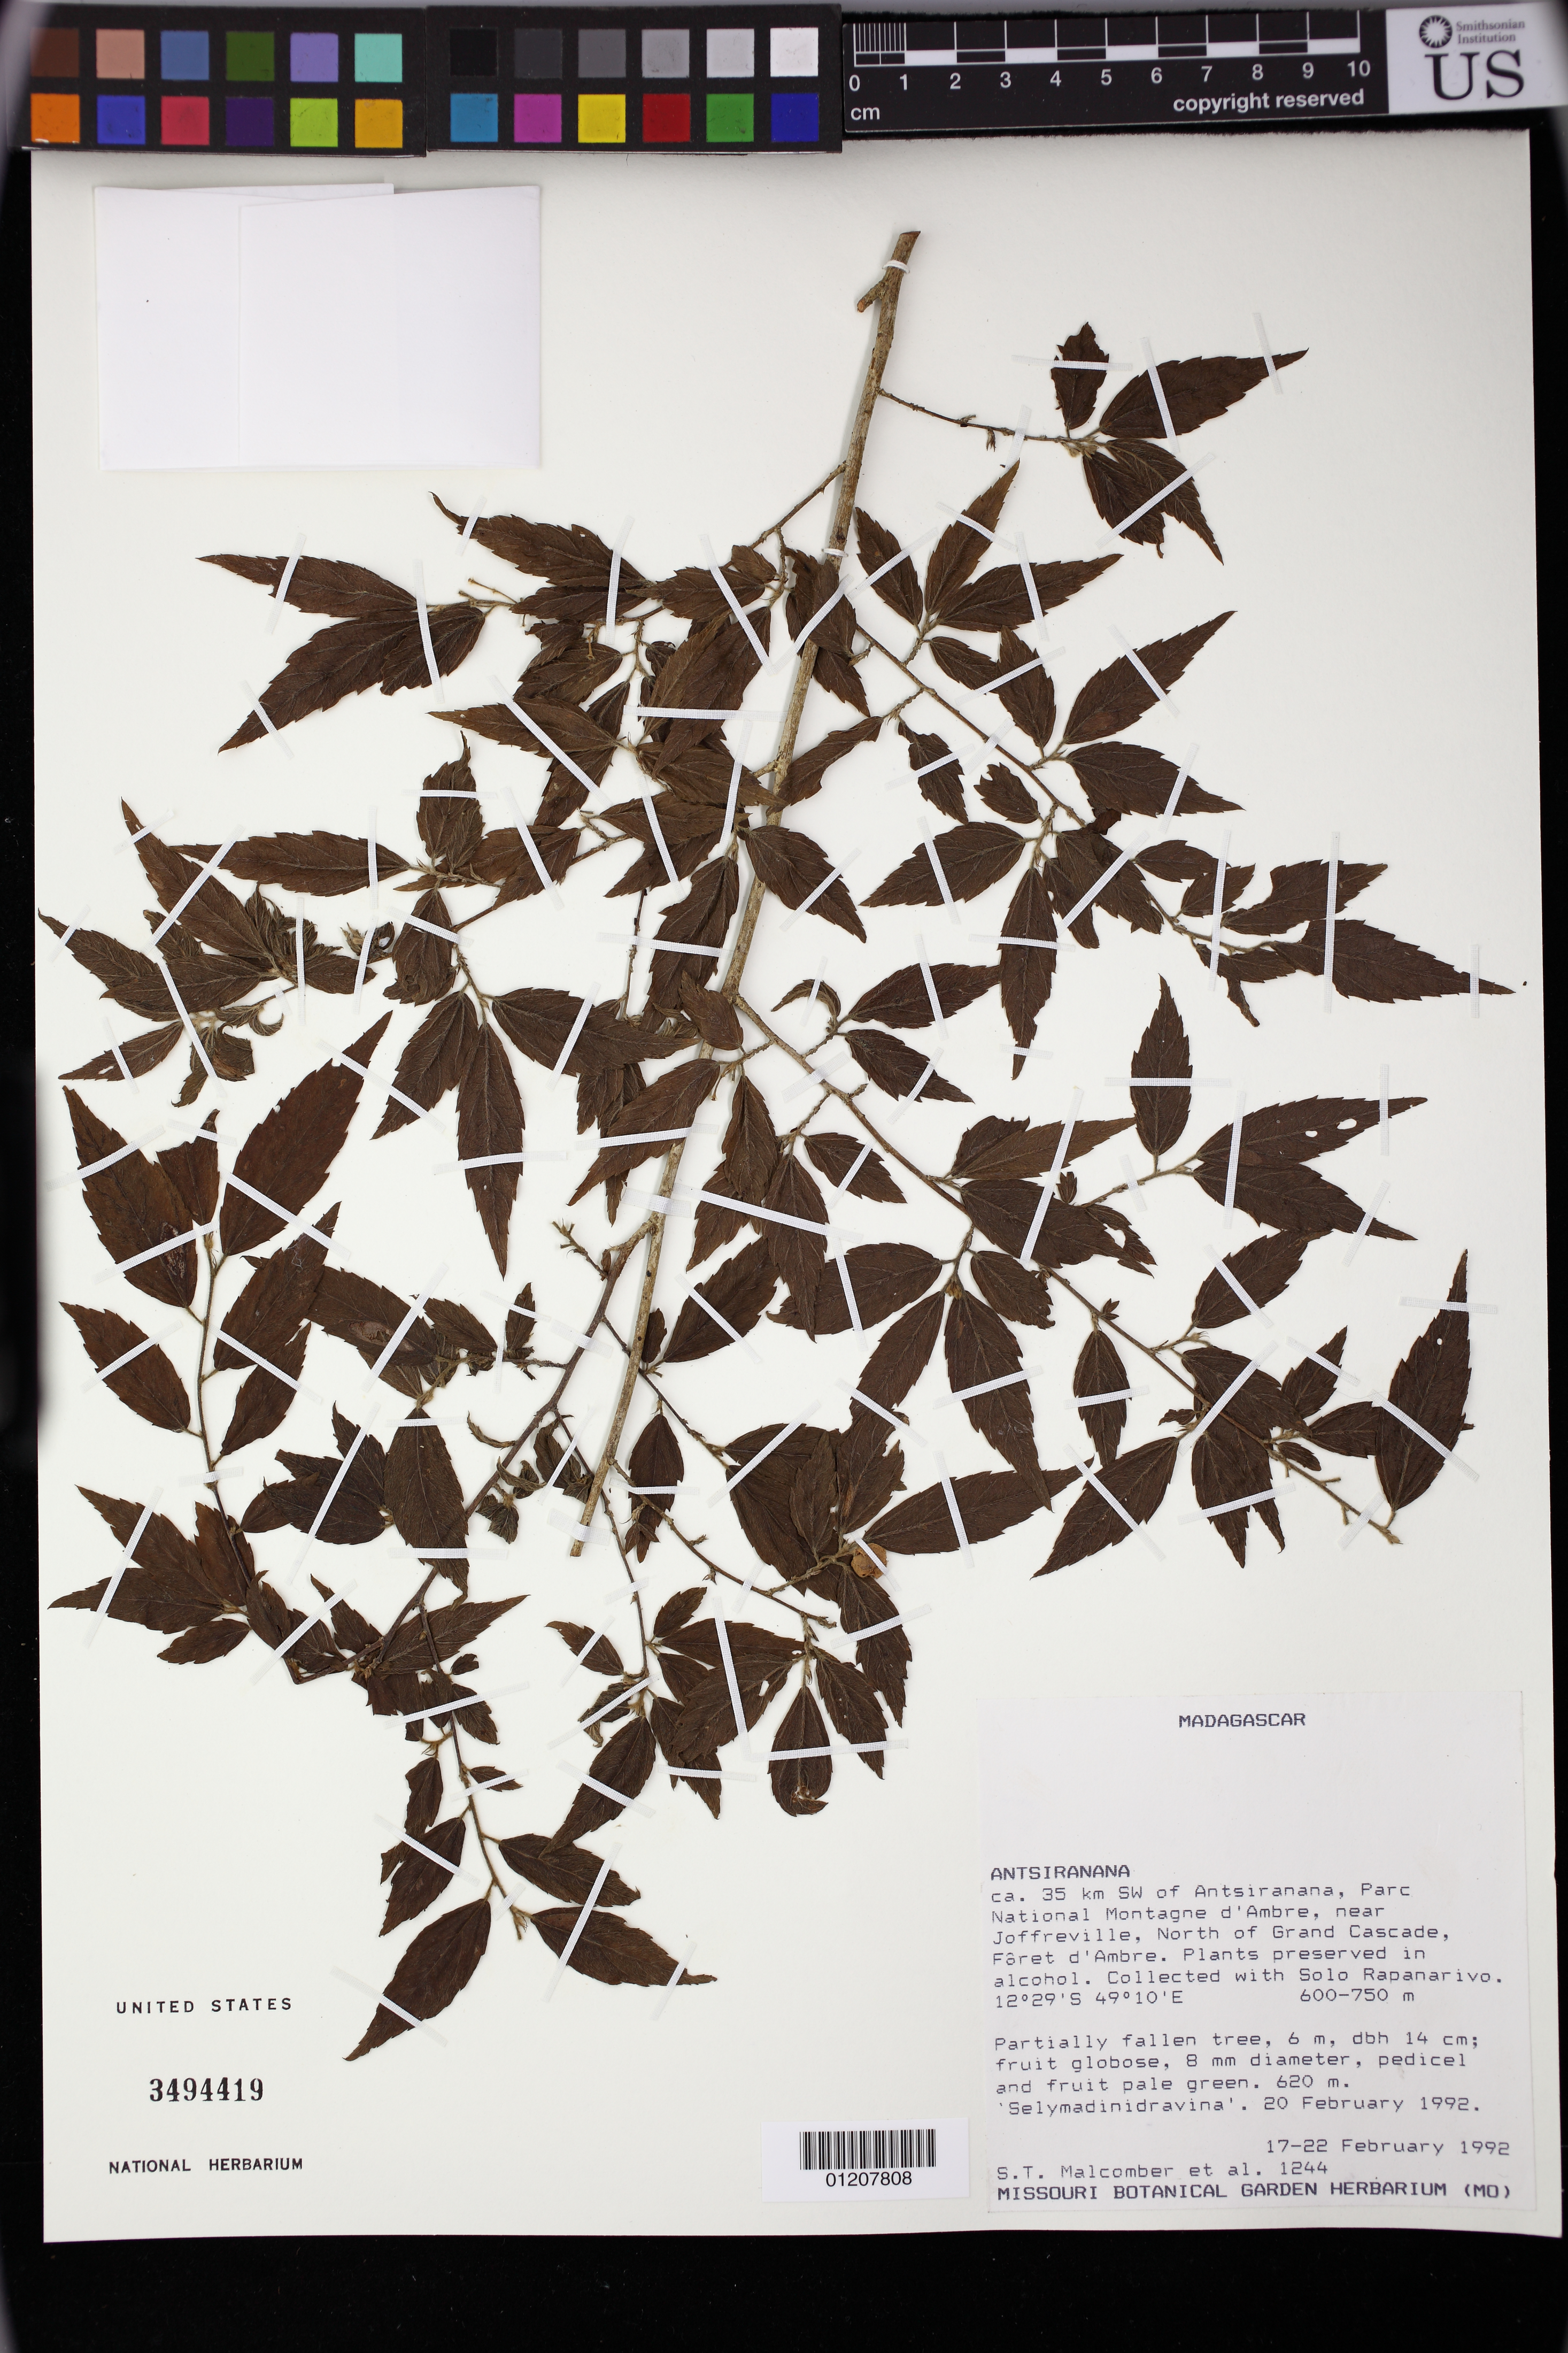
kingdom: Plantae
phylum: Tracheophyta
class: Magnoliopsida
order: Malvales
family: Malvaceae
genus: Grewia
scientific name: Grewia sp.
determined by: Dorr, L. J., (BOT), Smithsonian Institution - National Museum of Natural History (UNITED STATES)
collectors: S. T. Malcomber & S. Rapanarivo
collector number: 1244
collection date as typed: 17 Feb 1992 to 22 Feb 1992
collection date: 1992-02-17/1992-02-22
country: Madagascar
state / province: Diana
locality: Antsiranana. Ca. 35 km SW of Antsiranana, Parc National Montagne d'Ambre, near Joffreville, North of Grand Cascade, Forêt d'Ambre..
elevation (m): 620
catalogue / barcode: US 3494419